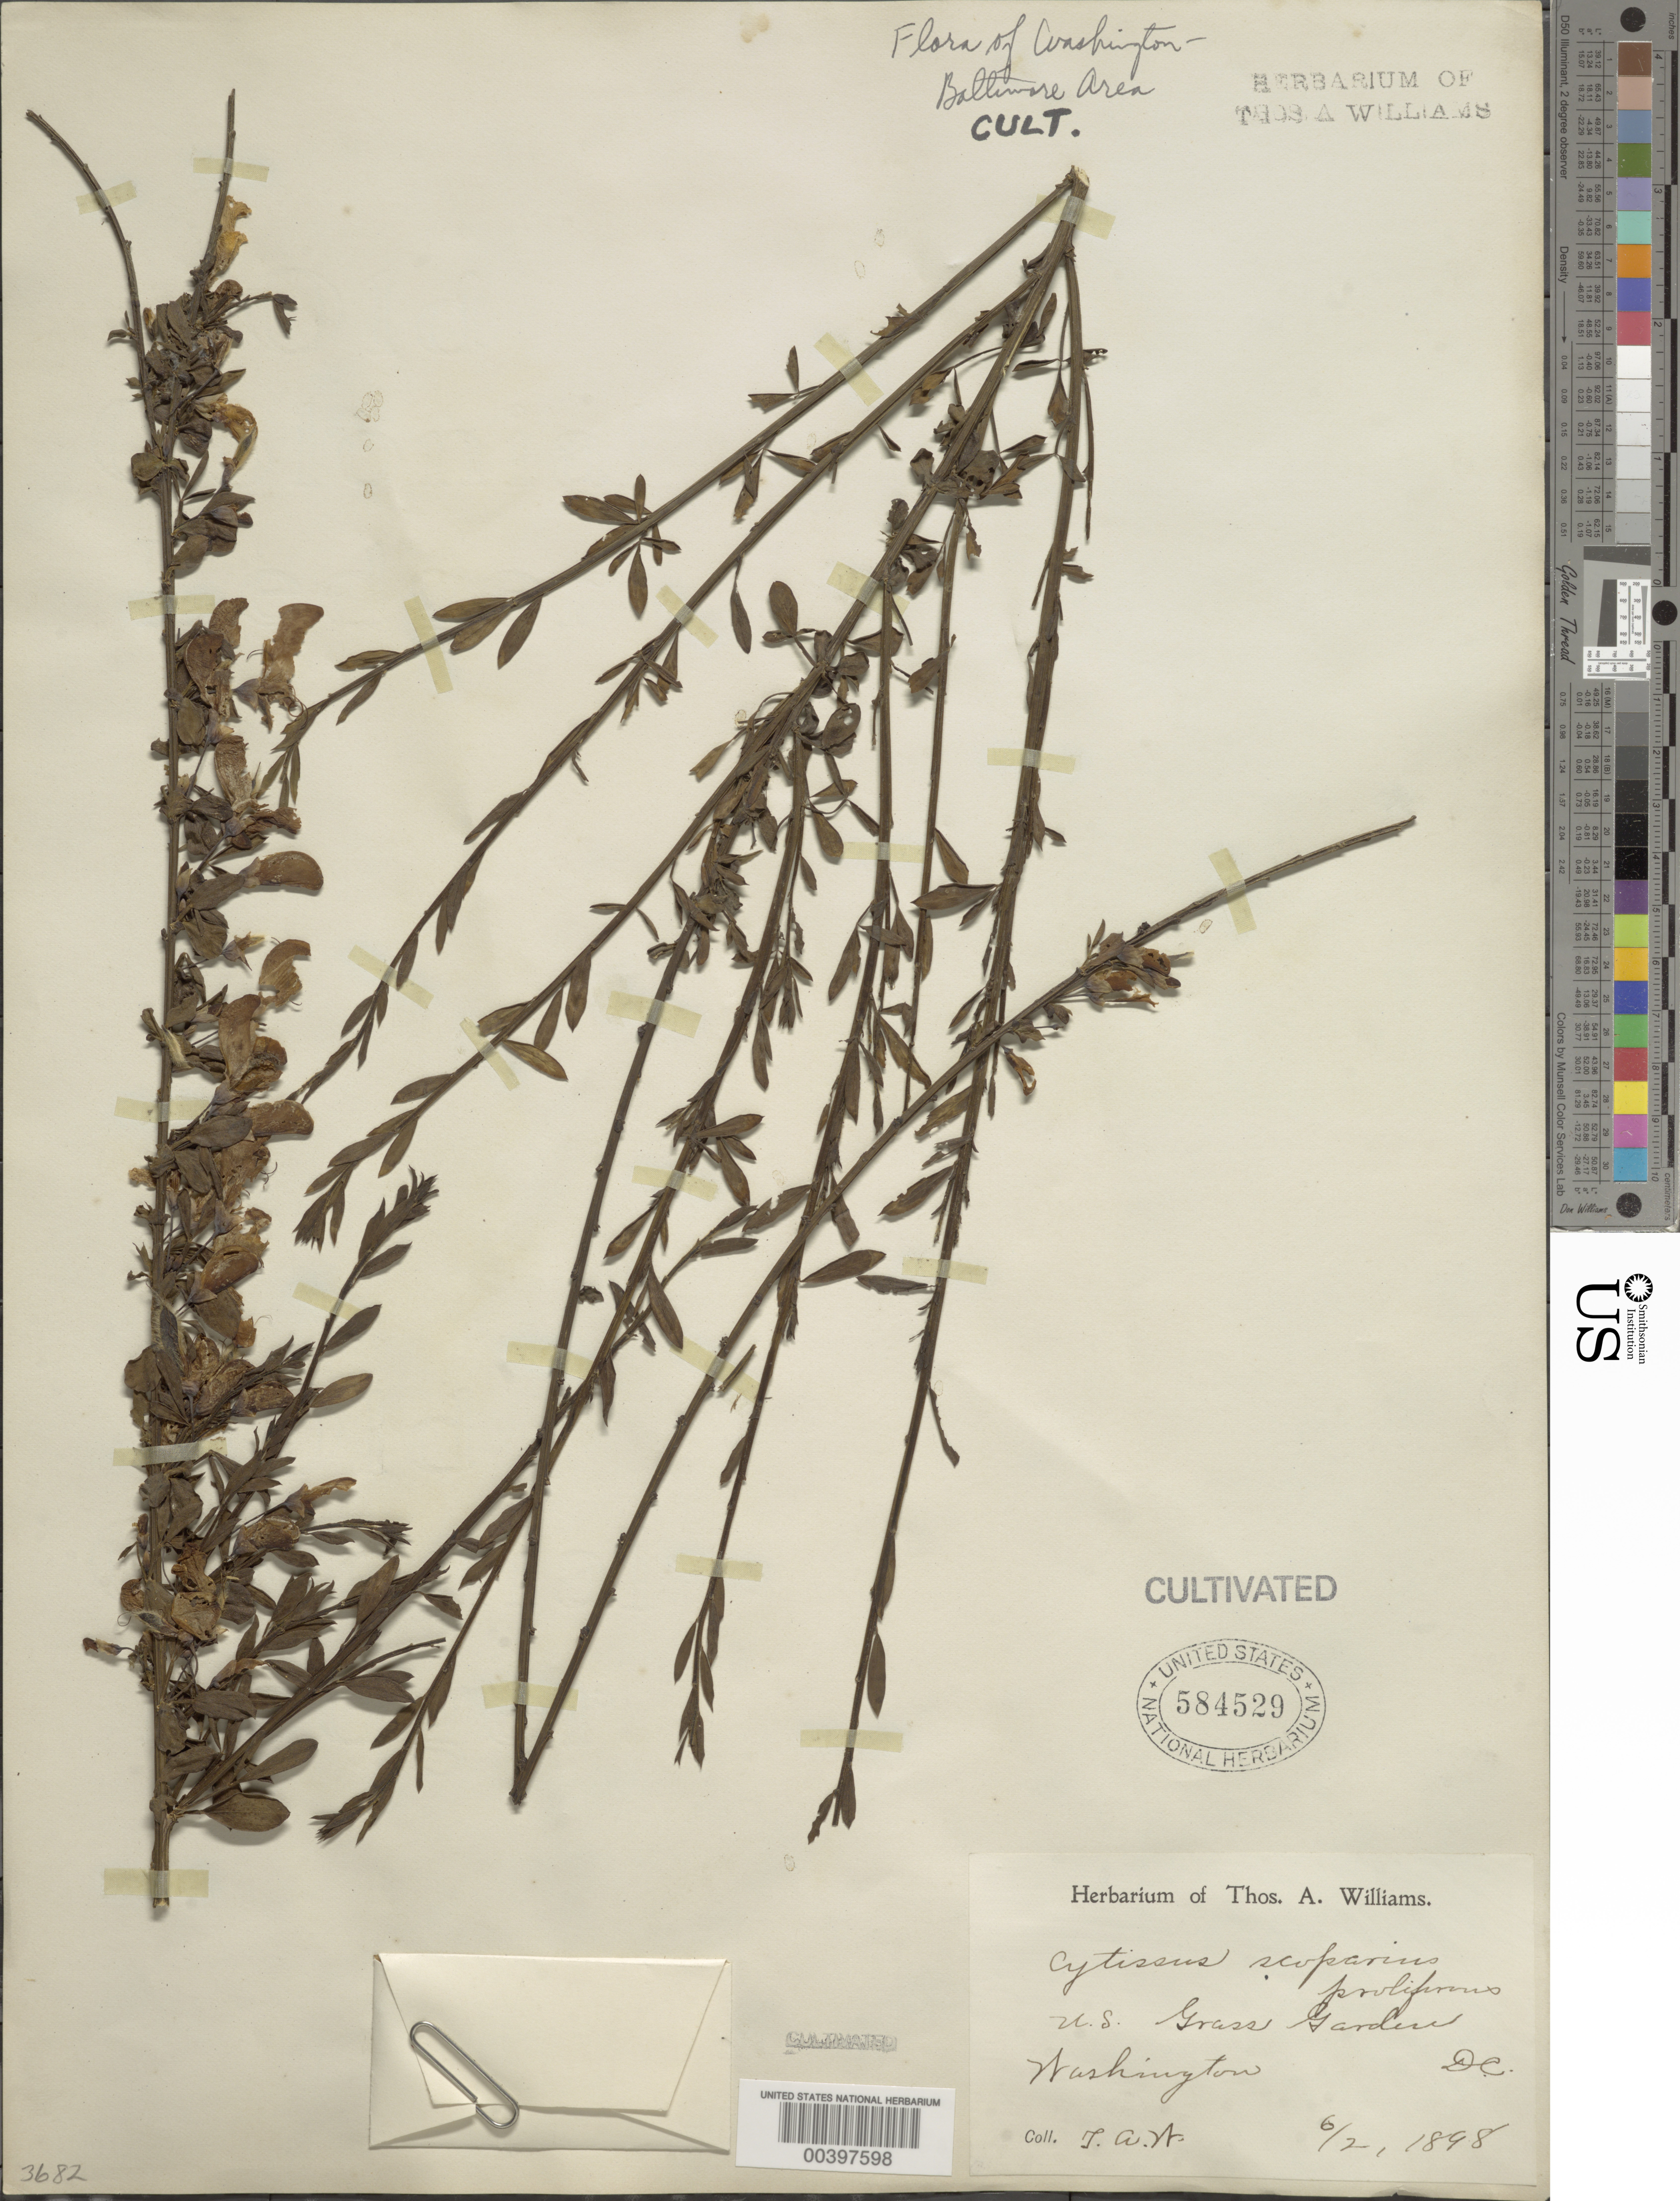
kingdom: Plantae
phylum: Tracheophyta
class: Magnoliopsida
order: Fabales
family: Fabaceae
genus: Cytisus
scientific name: Cytisus sp.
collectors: T. A. Williams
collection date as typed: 21 Jun 1898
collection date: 1898-06-21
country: United States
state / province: District of Columbia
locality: Grass Garden in Washington DC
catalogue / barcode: US 584529